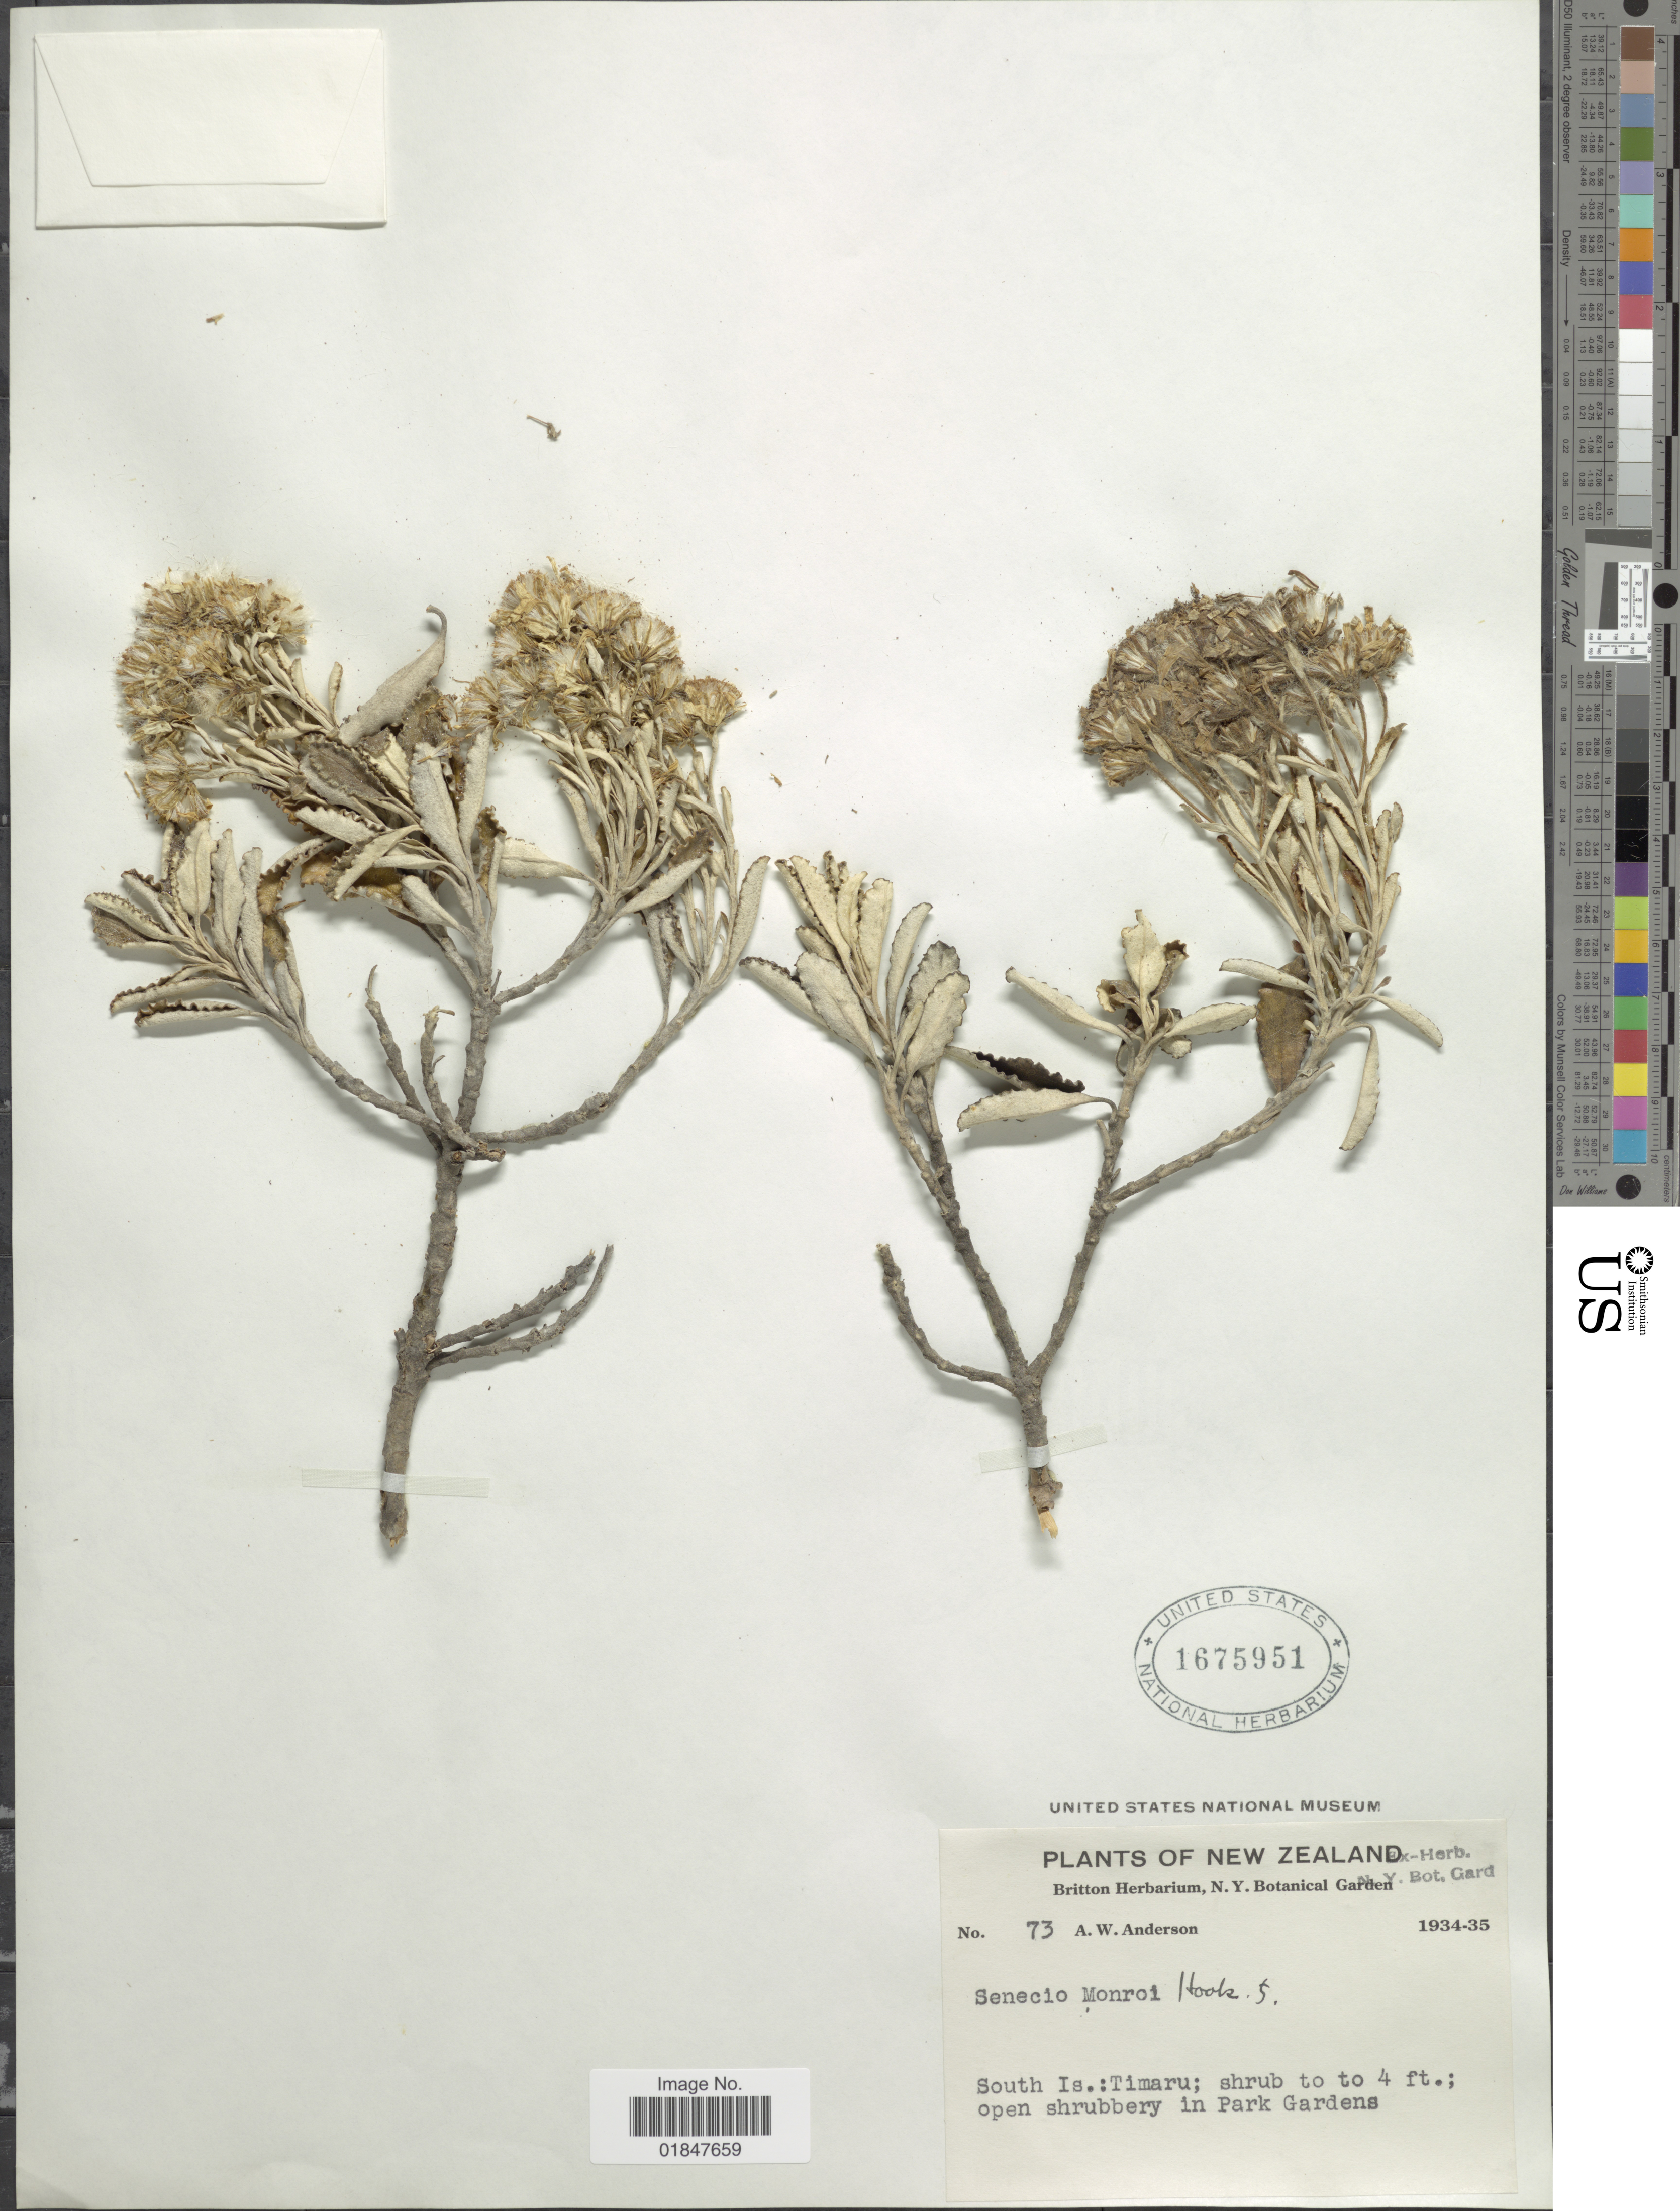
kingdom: Plantae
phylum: Tracheophyta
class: Magnoliopsida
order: Asterales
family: Asteraceae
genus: Brachyglottis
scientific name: Brachyglottis monroi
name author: (Hook. f.) B. Nord.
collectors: A. W. Anderson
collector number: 73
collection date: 1934/1935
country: New Zealand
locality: South Is.: Timaru, Open shrubbery in Park Gardens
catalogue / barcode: US 1675951